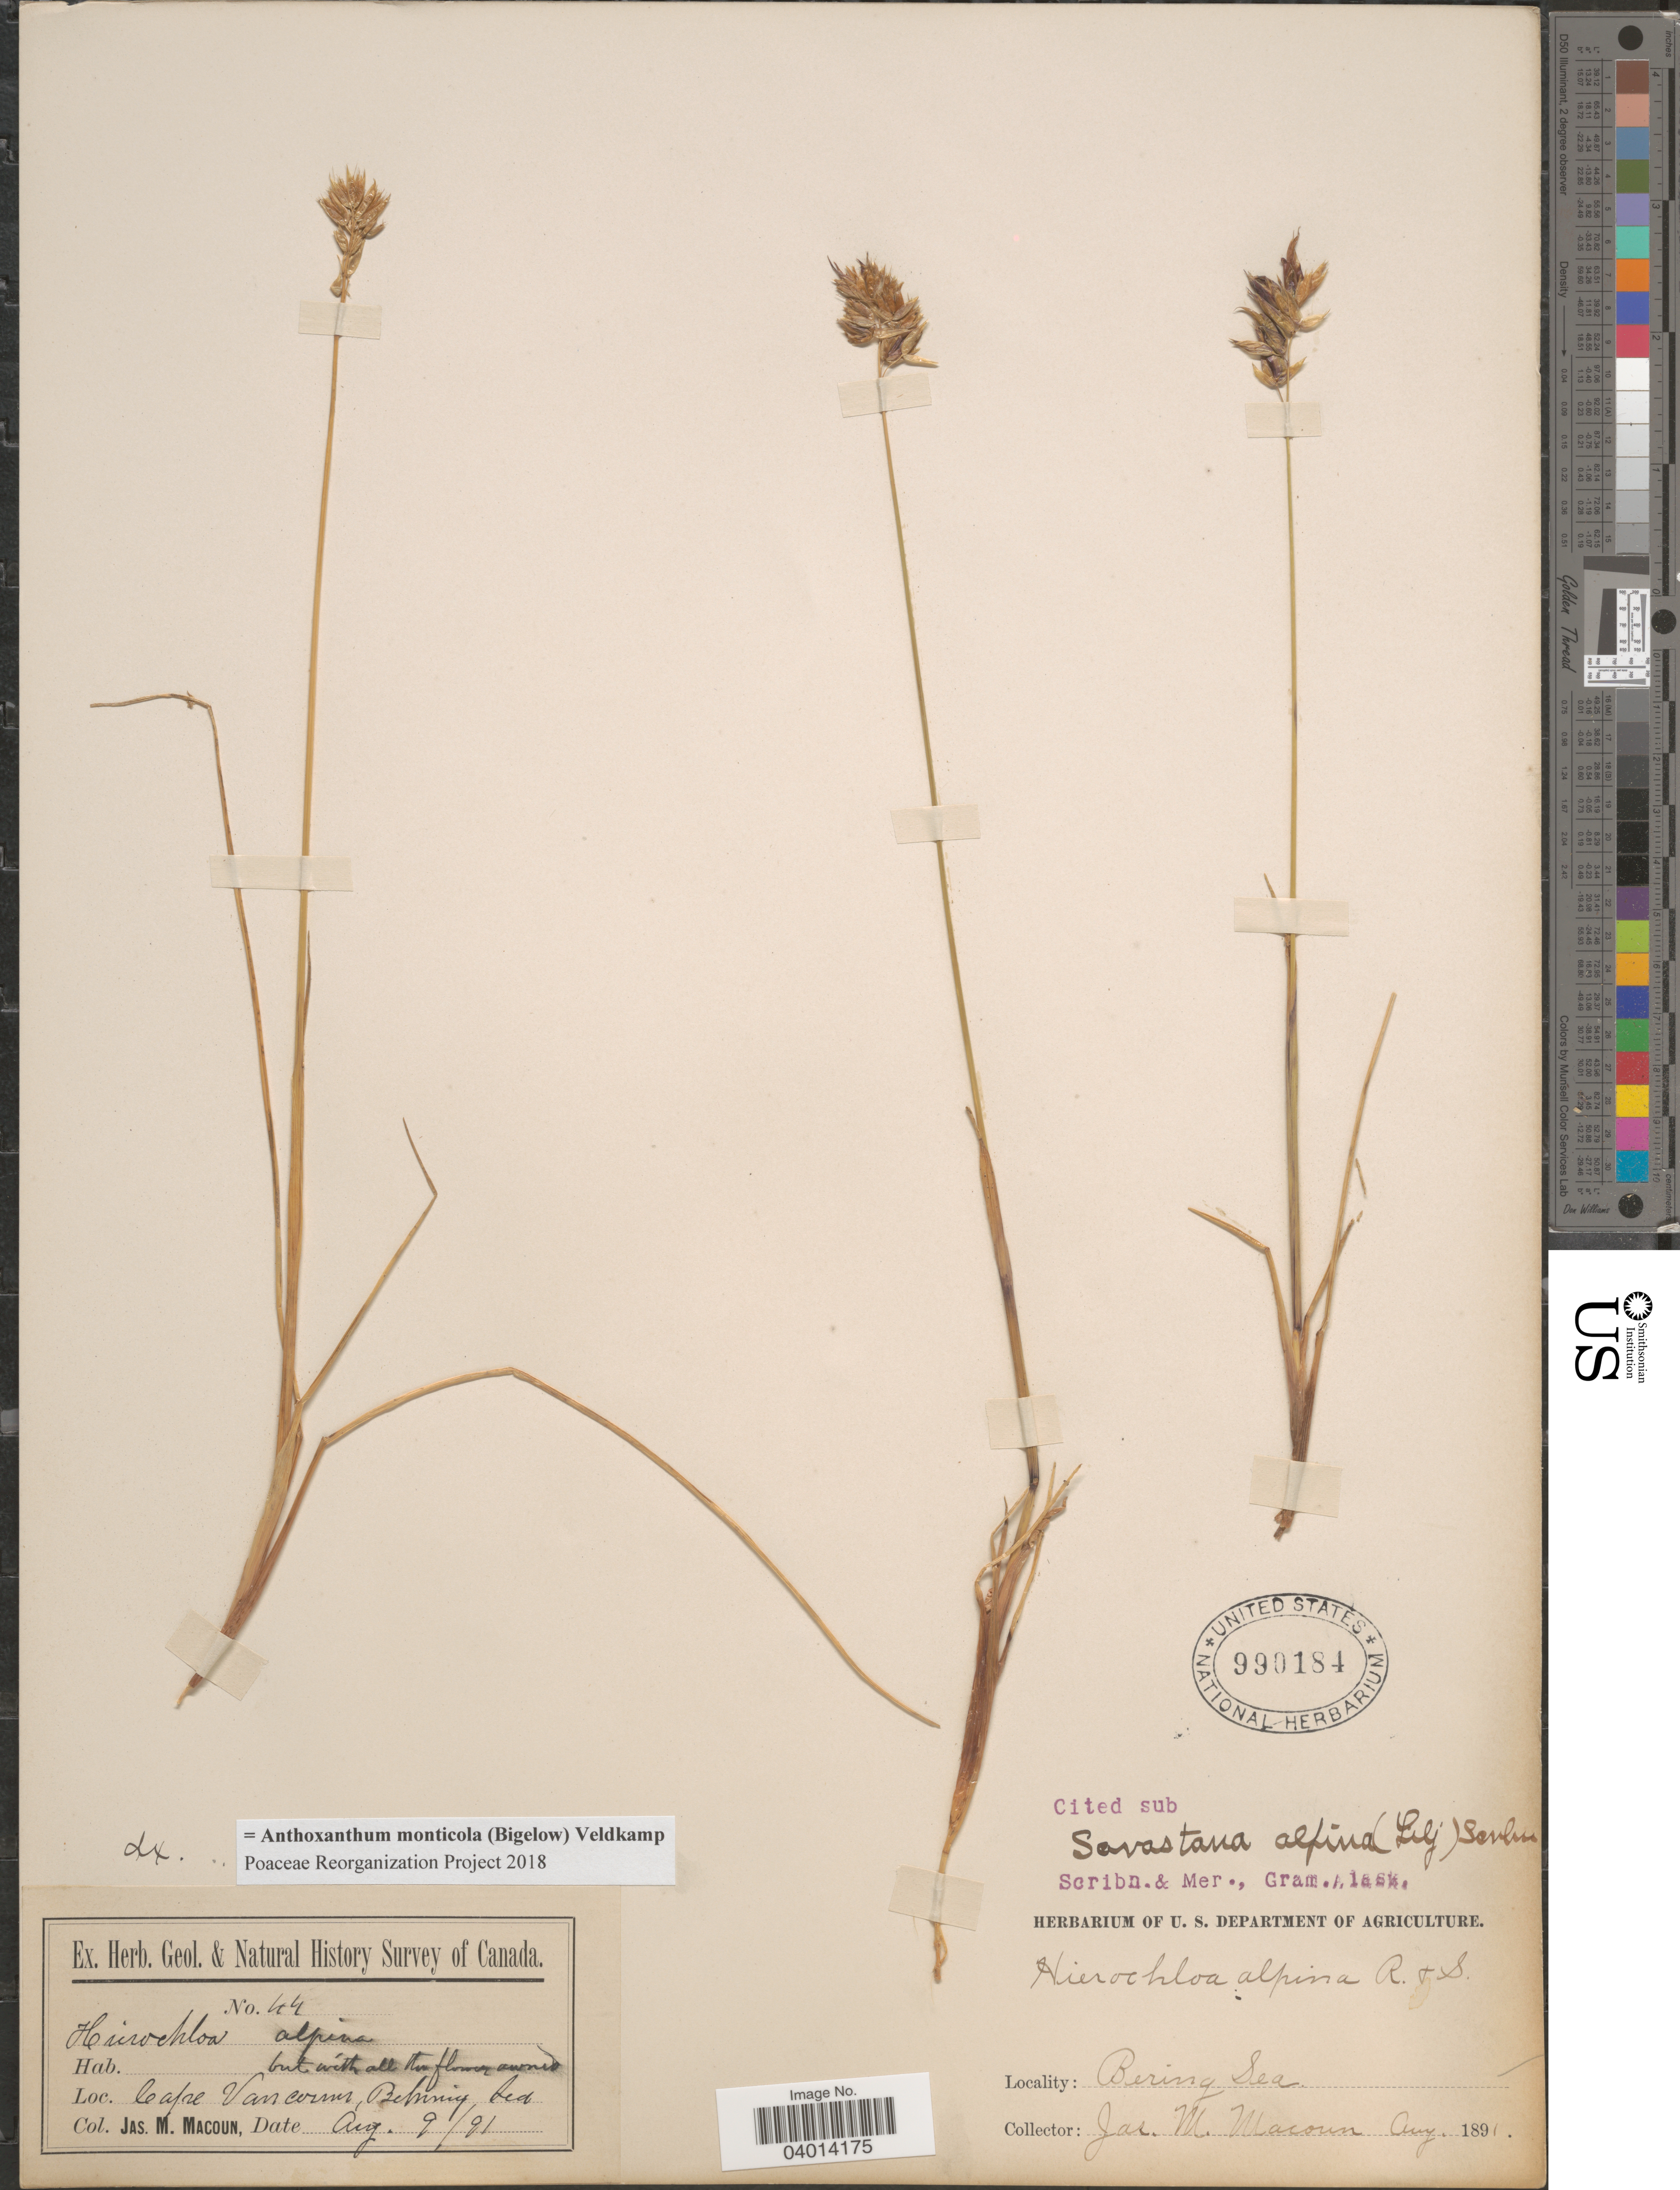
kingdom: Plantae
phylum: Tracheophyta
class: Liliopsida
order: Poales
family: Poaceae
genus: Anthoxanthum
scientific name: Anthoxanthum monticola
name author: (Bigelow) Veldkamp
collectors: J. M. Macoun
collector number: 44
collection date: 1891-08-09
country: United States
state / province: Alaska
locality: Cape Vancouver, Behring Sea.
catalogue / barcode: US 990184